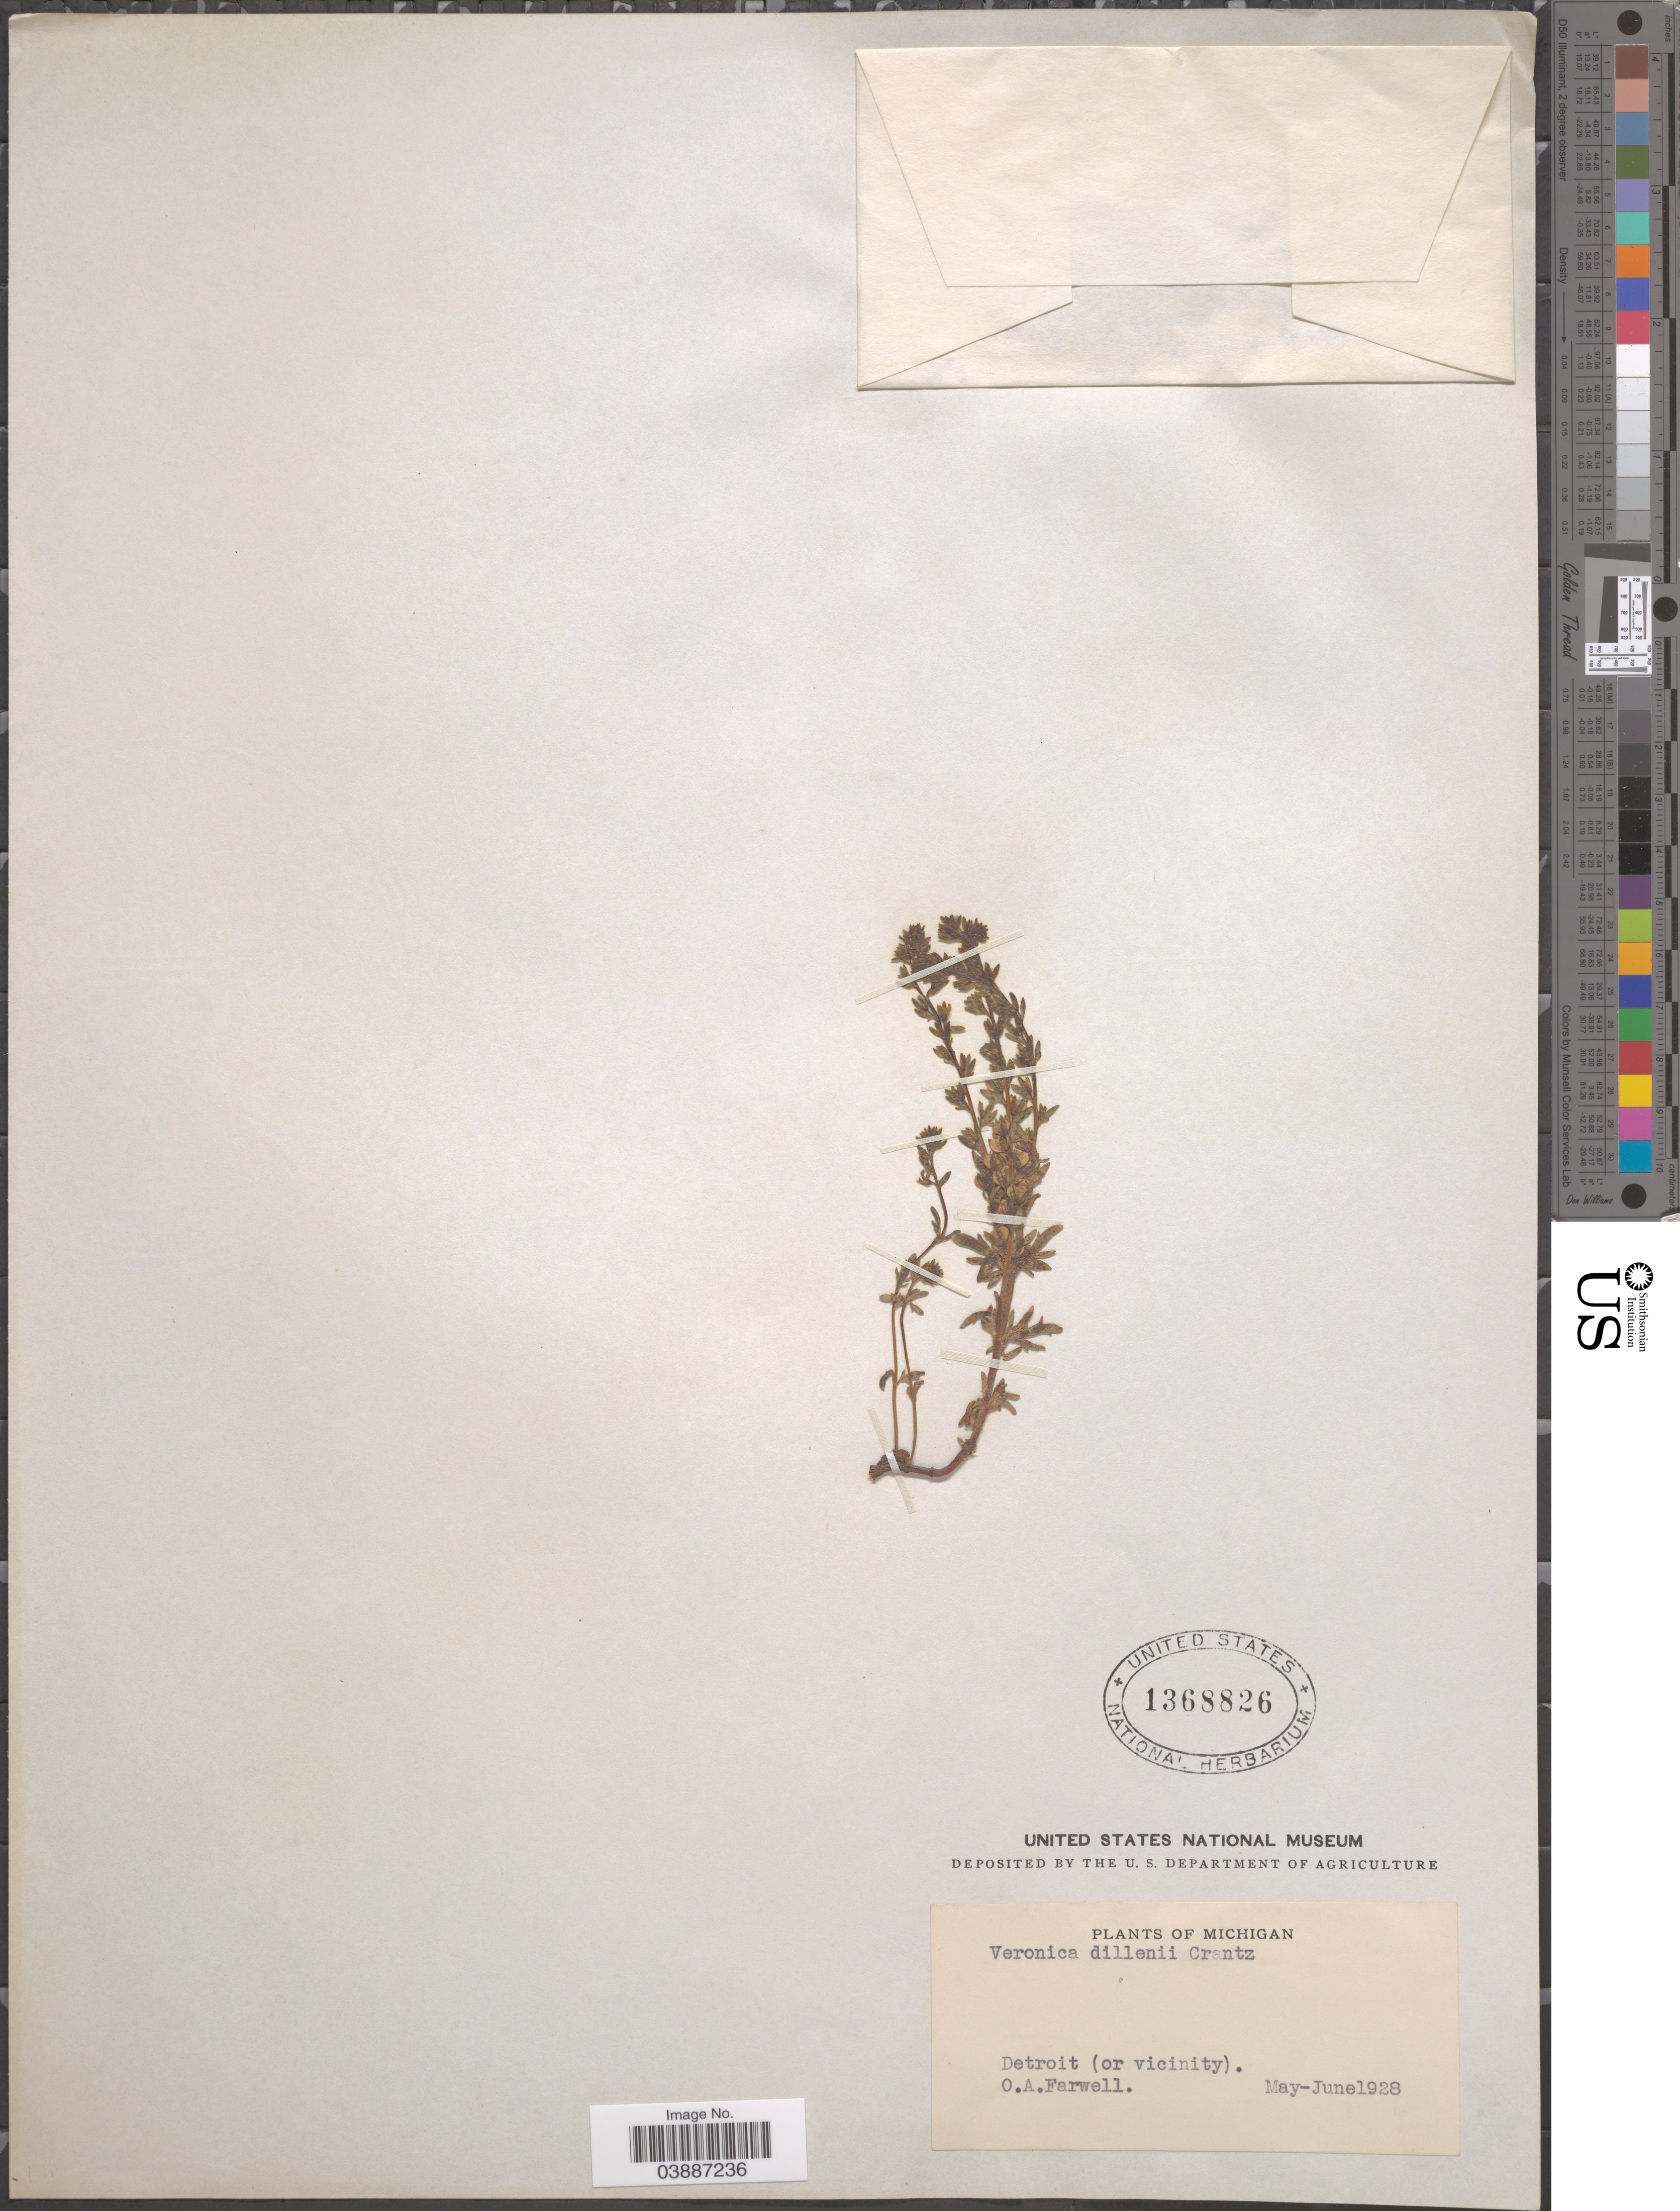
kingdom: Plantae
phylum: Tracheophyta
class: Magnoliopsida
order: Lamiales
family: Plantaginaceae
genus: Veronica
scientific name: Veronica dillenii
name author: Crantz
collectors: O. Farwell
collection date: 1928-05/1928-06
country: United States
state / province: Michigan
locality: Detroit (or vicinity).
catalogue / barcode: US 1368826